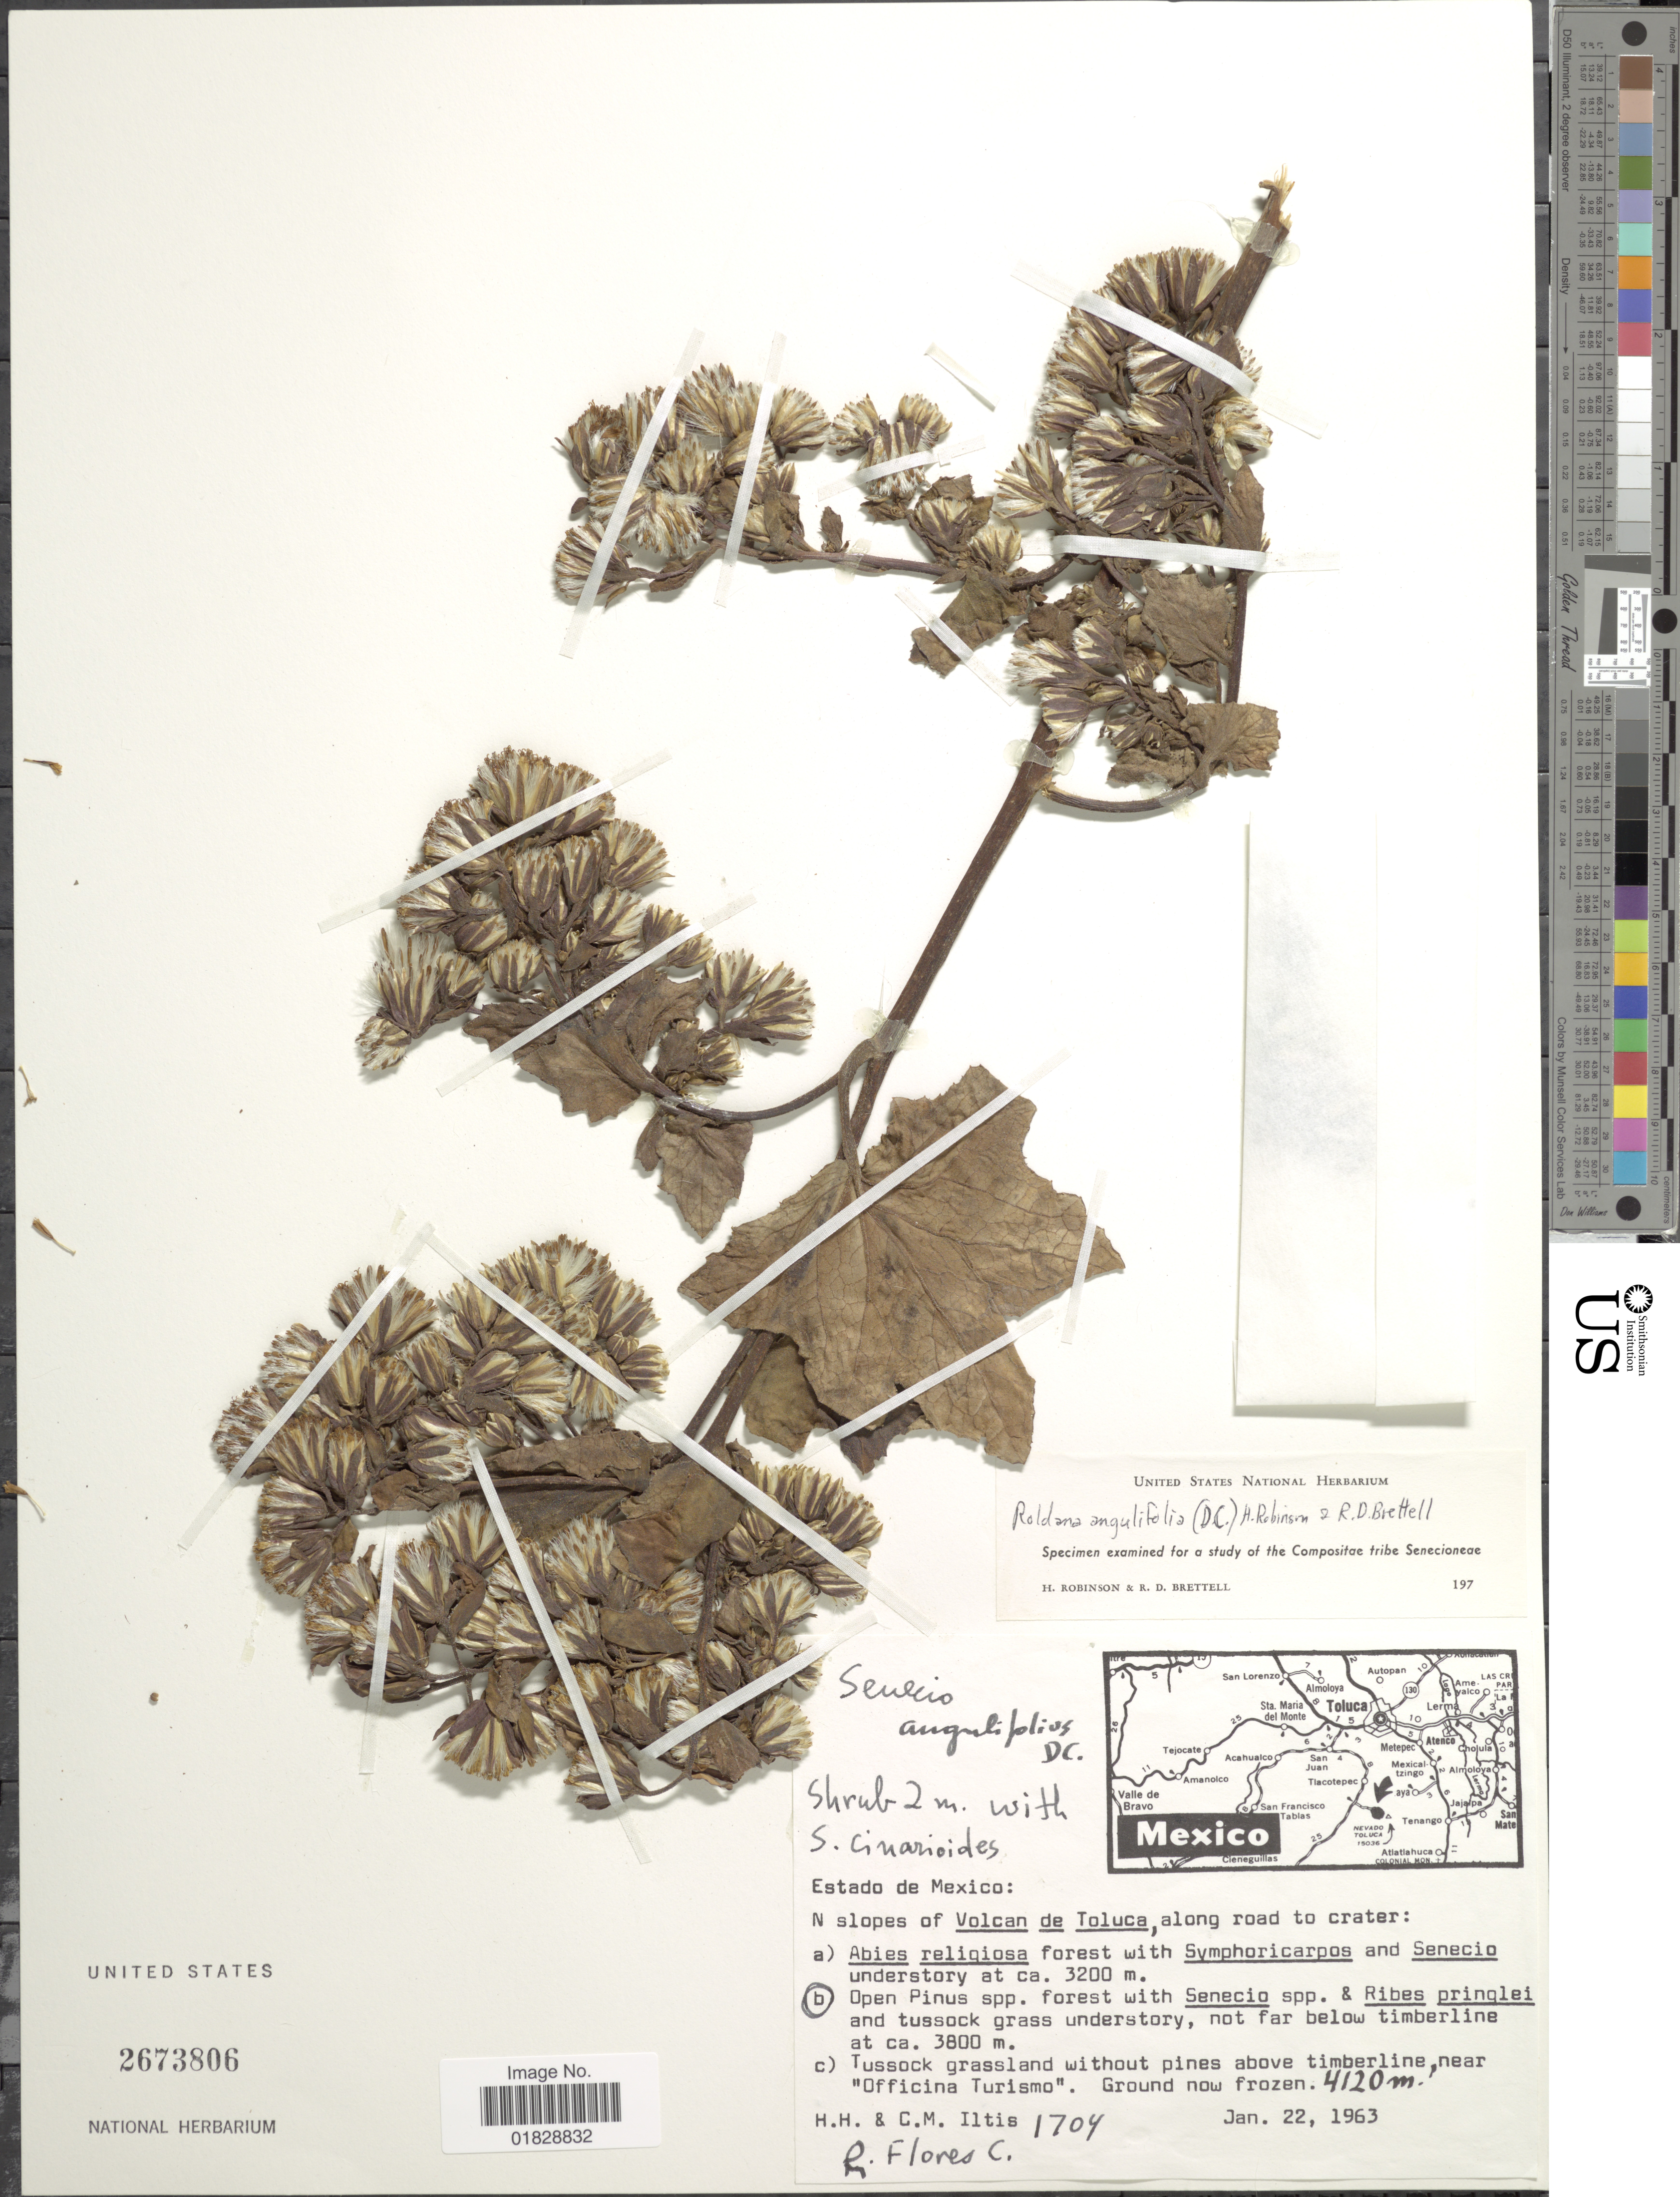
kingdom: Plantae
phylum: Tracheophyta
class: Magnoliopsida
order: Asterales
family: Asteraceae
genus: Roldana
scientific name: Roldana angulifolia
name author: (DC.) H. Rob. & Brettell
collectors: H. H. Iltis, C. M Iltis & R. Flores-C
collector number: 1704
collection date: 1963-01-22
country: Mexico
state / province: México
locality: Estado de Mexico: N slopes of Volcan de Toluca, along road to crater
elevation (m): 3800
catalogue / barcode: US 2673806